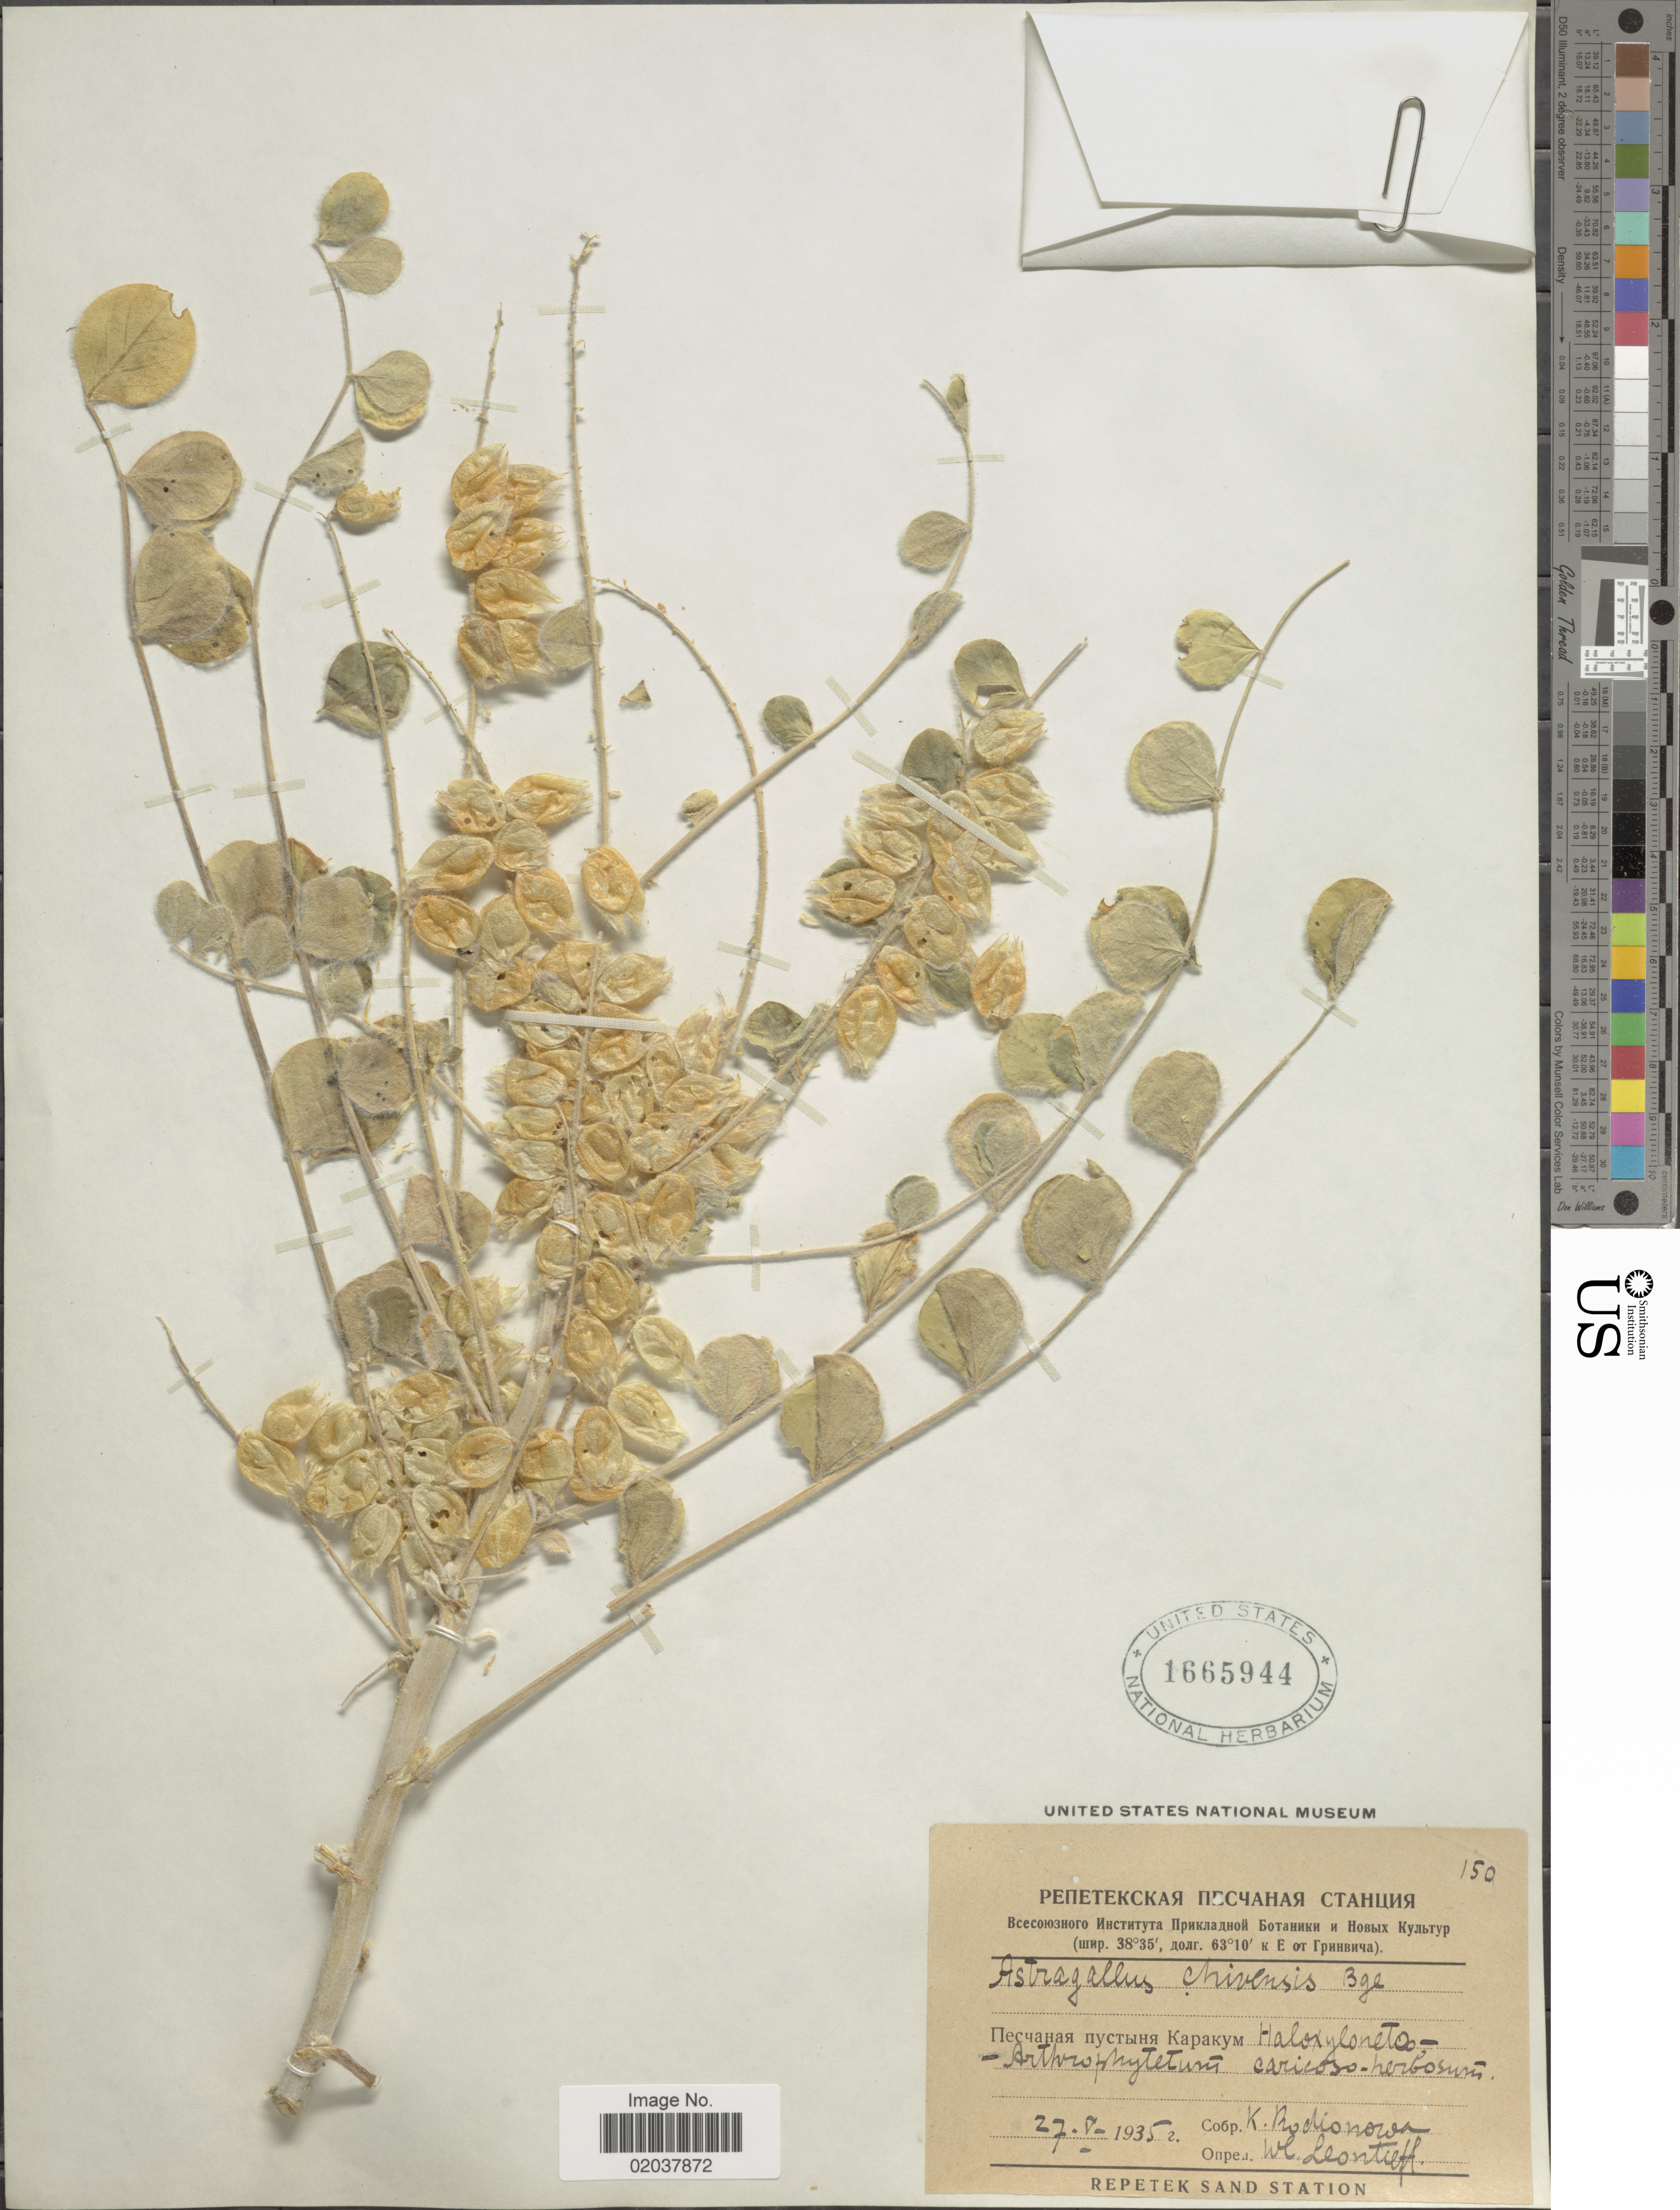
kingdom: Plantae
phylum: Tracheophyta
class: Magnoliopsida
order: Fabales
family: Fabaceae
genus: Astragalus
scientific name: Astragalus chiwensis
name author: Bunge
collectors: K. Rodionowa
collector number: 150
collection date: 1935-05-27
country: Turkmenistan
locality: Karakum Desert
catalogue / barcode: US 1665944